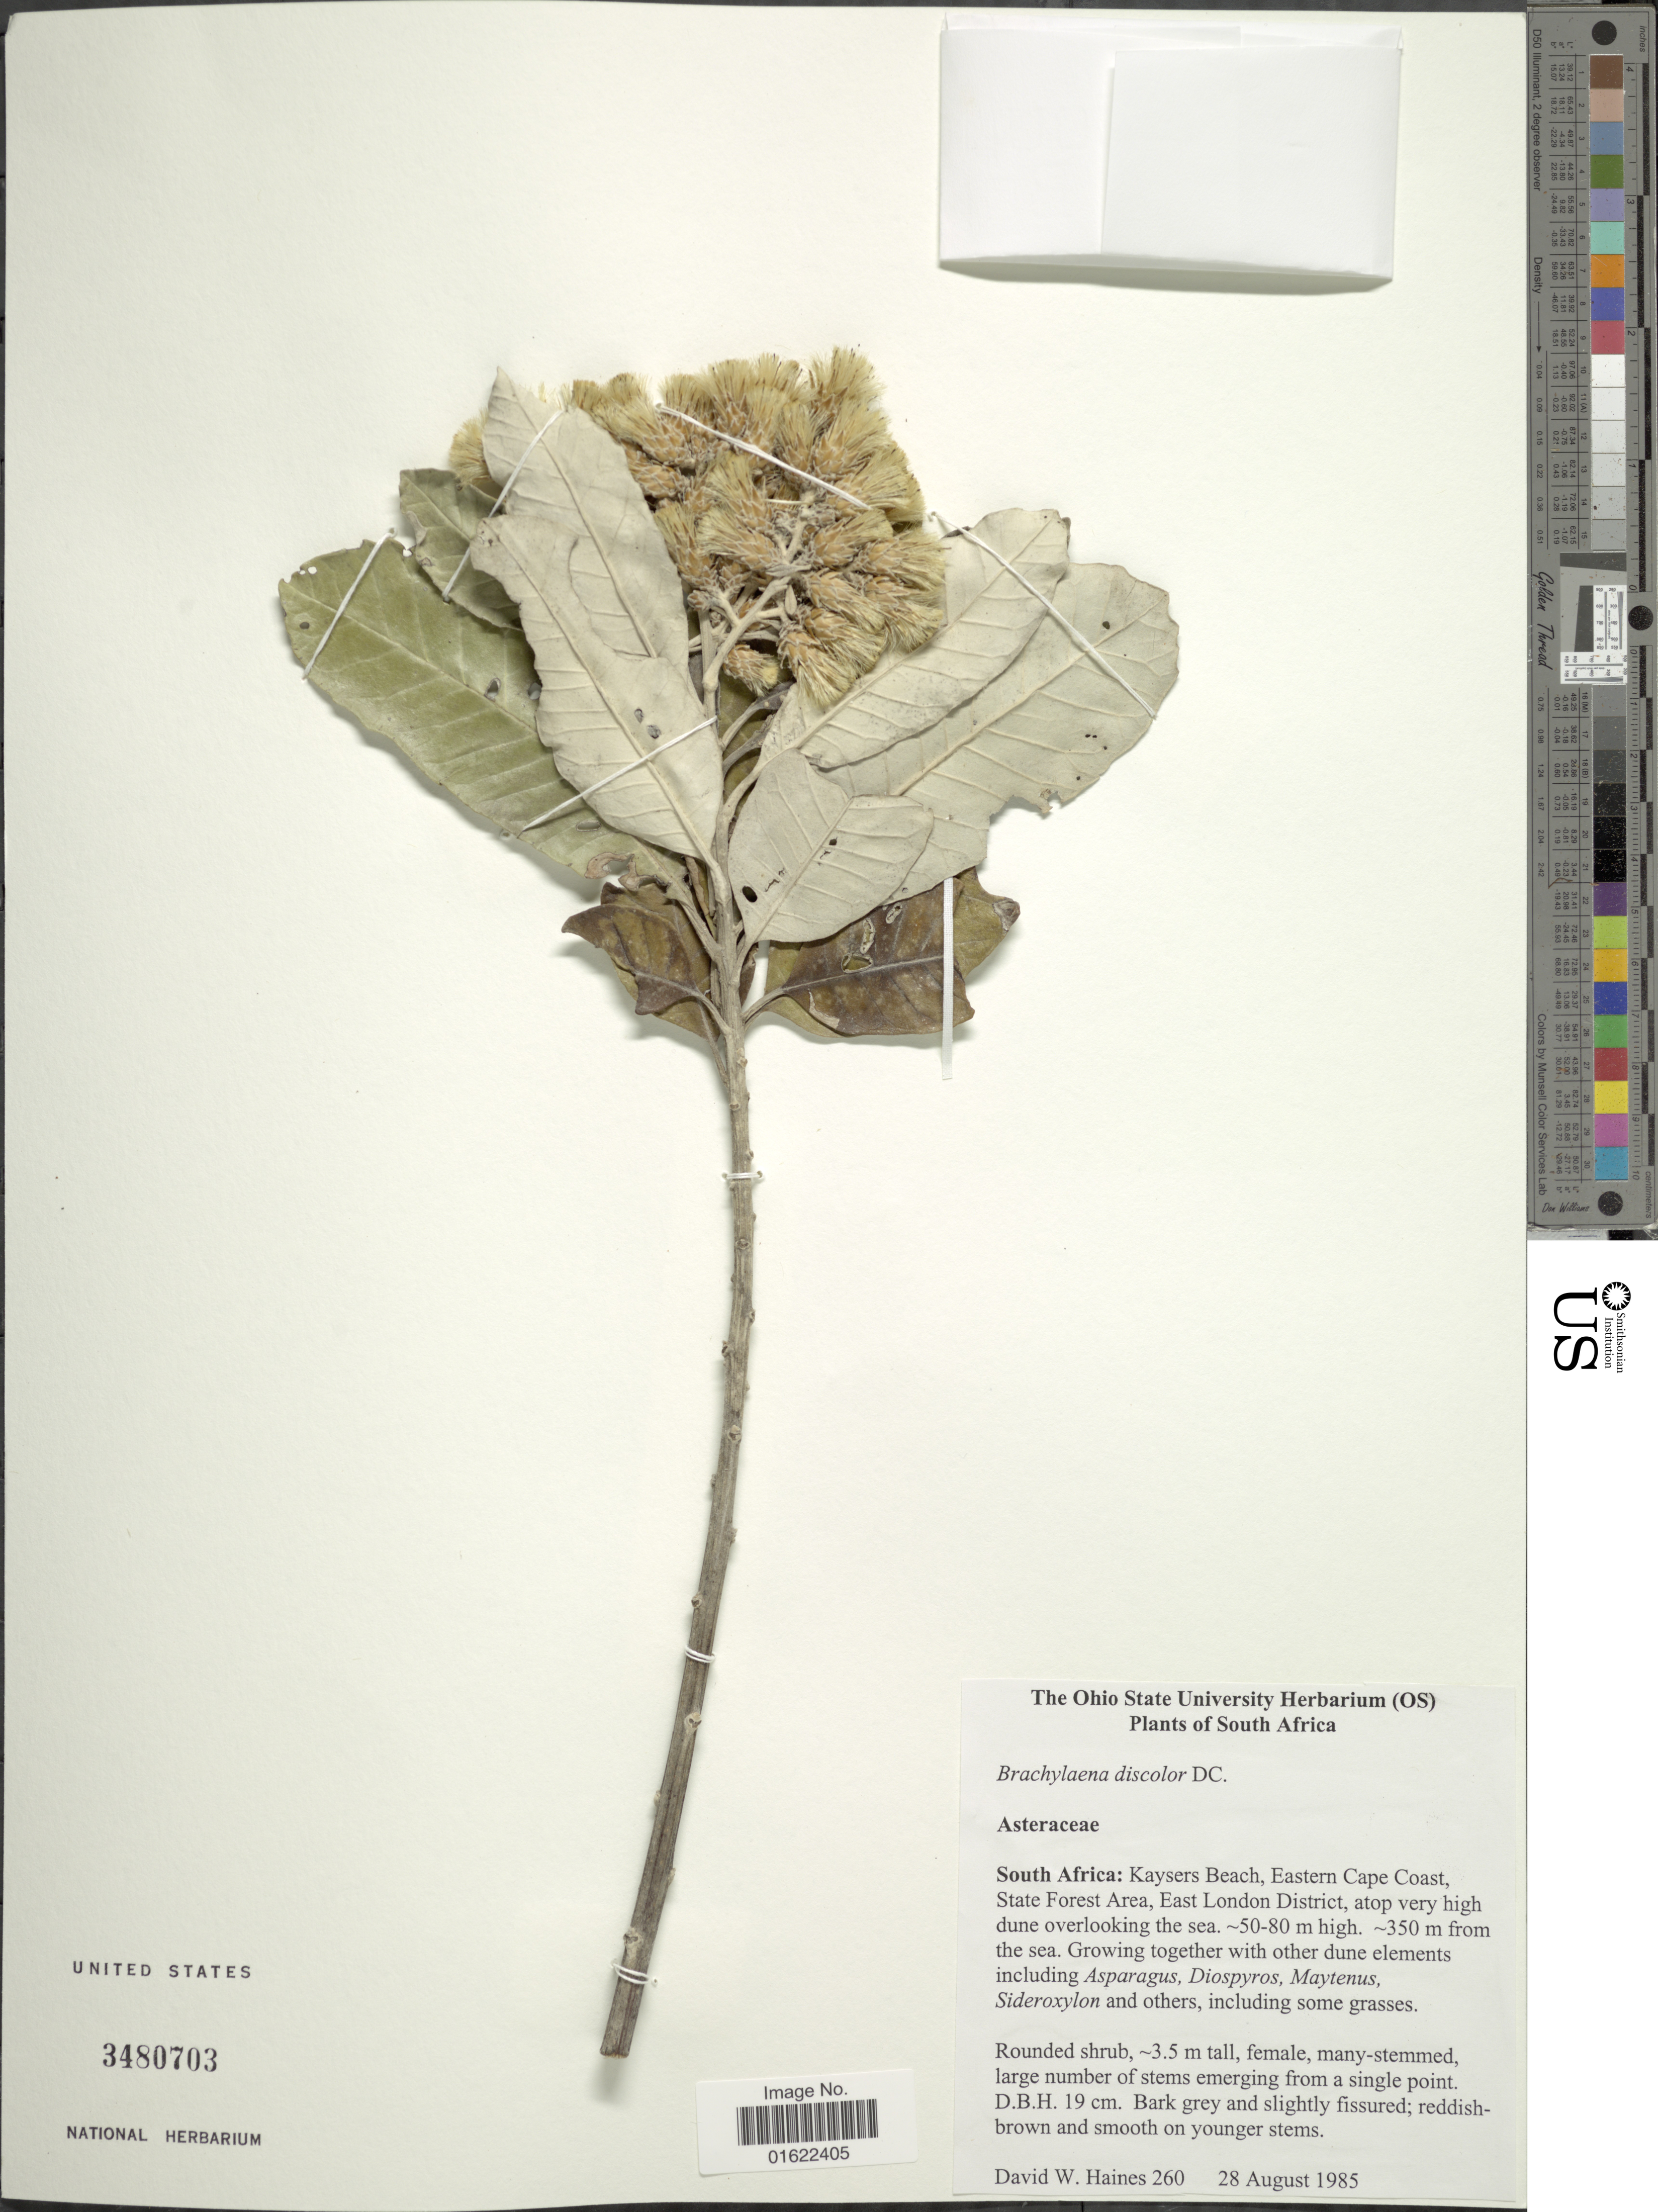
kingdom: Plantae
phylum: Tracheophyta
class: Magnoliopsida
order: Asterales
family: Asteraceae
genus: Brachylaena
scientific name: Brachylaena discolor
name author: DC.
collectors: D. Haines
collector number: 260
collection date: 1985-08-28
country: South Africa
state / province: Eastern Cape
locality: Kaysers Beach, Eastern Cape Coast, State Forest Area, East London District, atop very high dune overlooking the sea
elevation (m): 350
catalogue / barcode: US 3480703